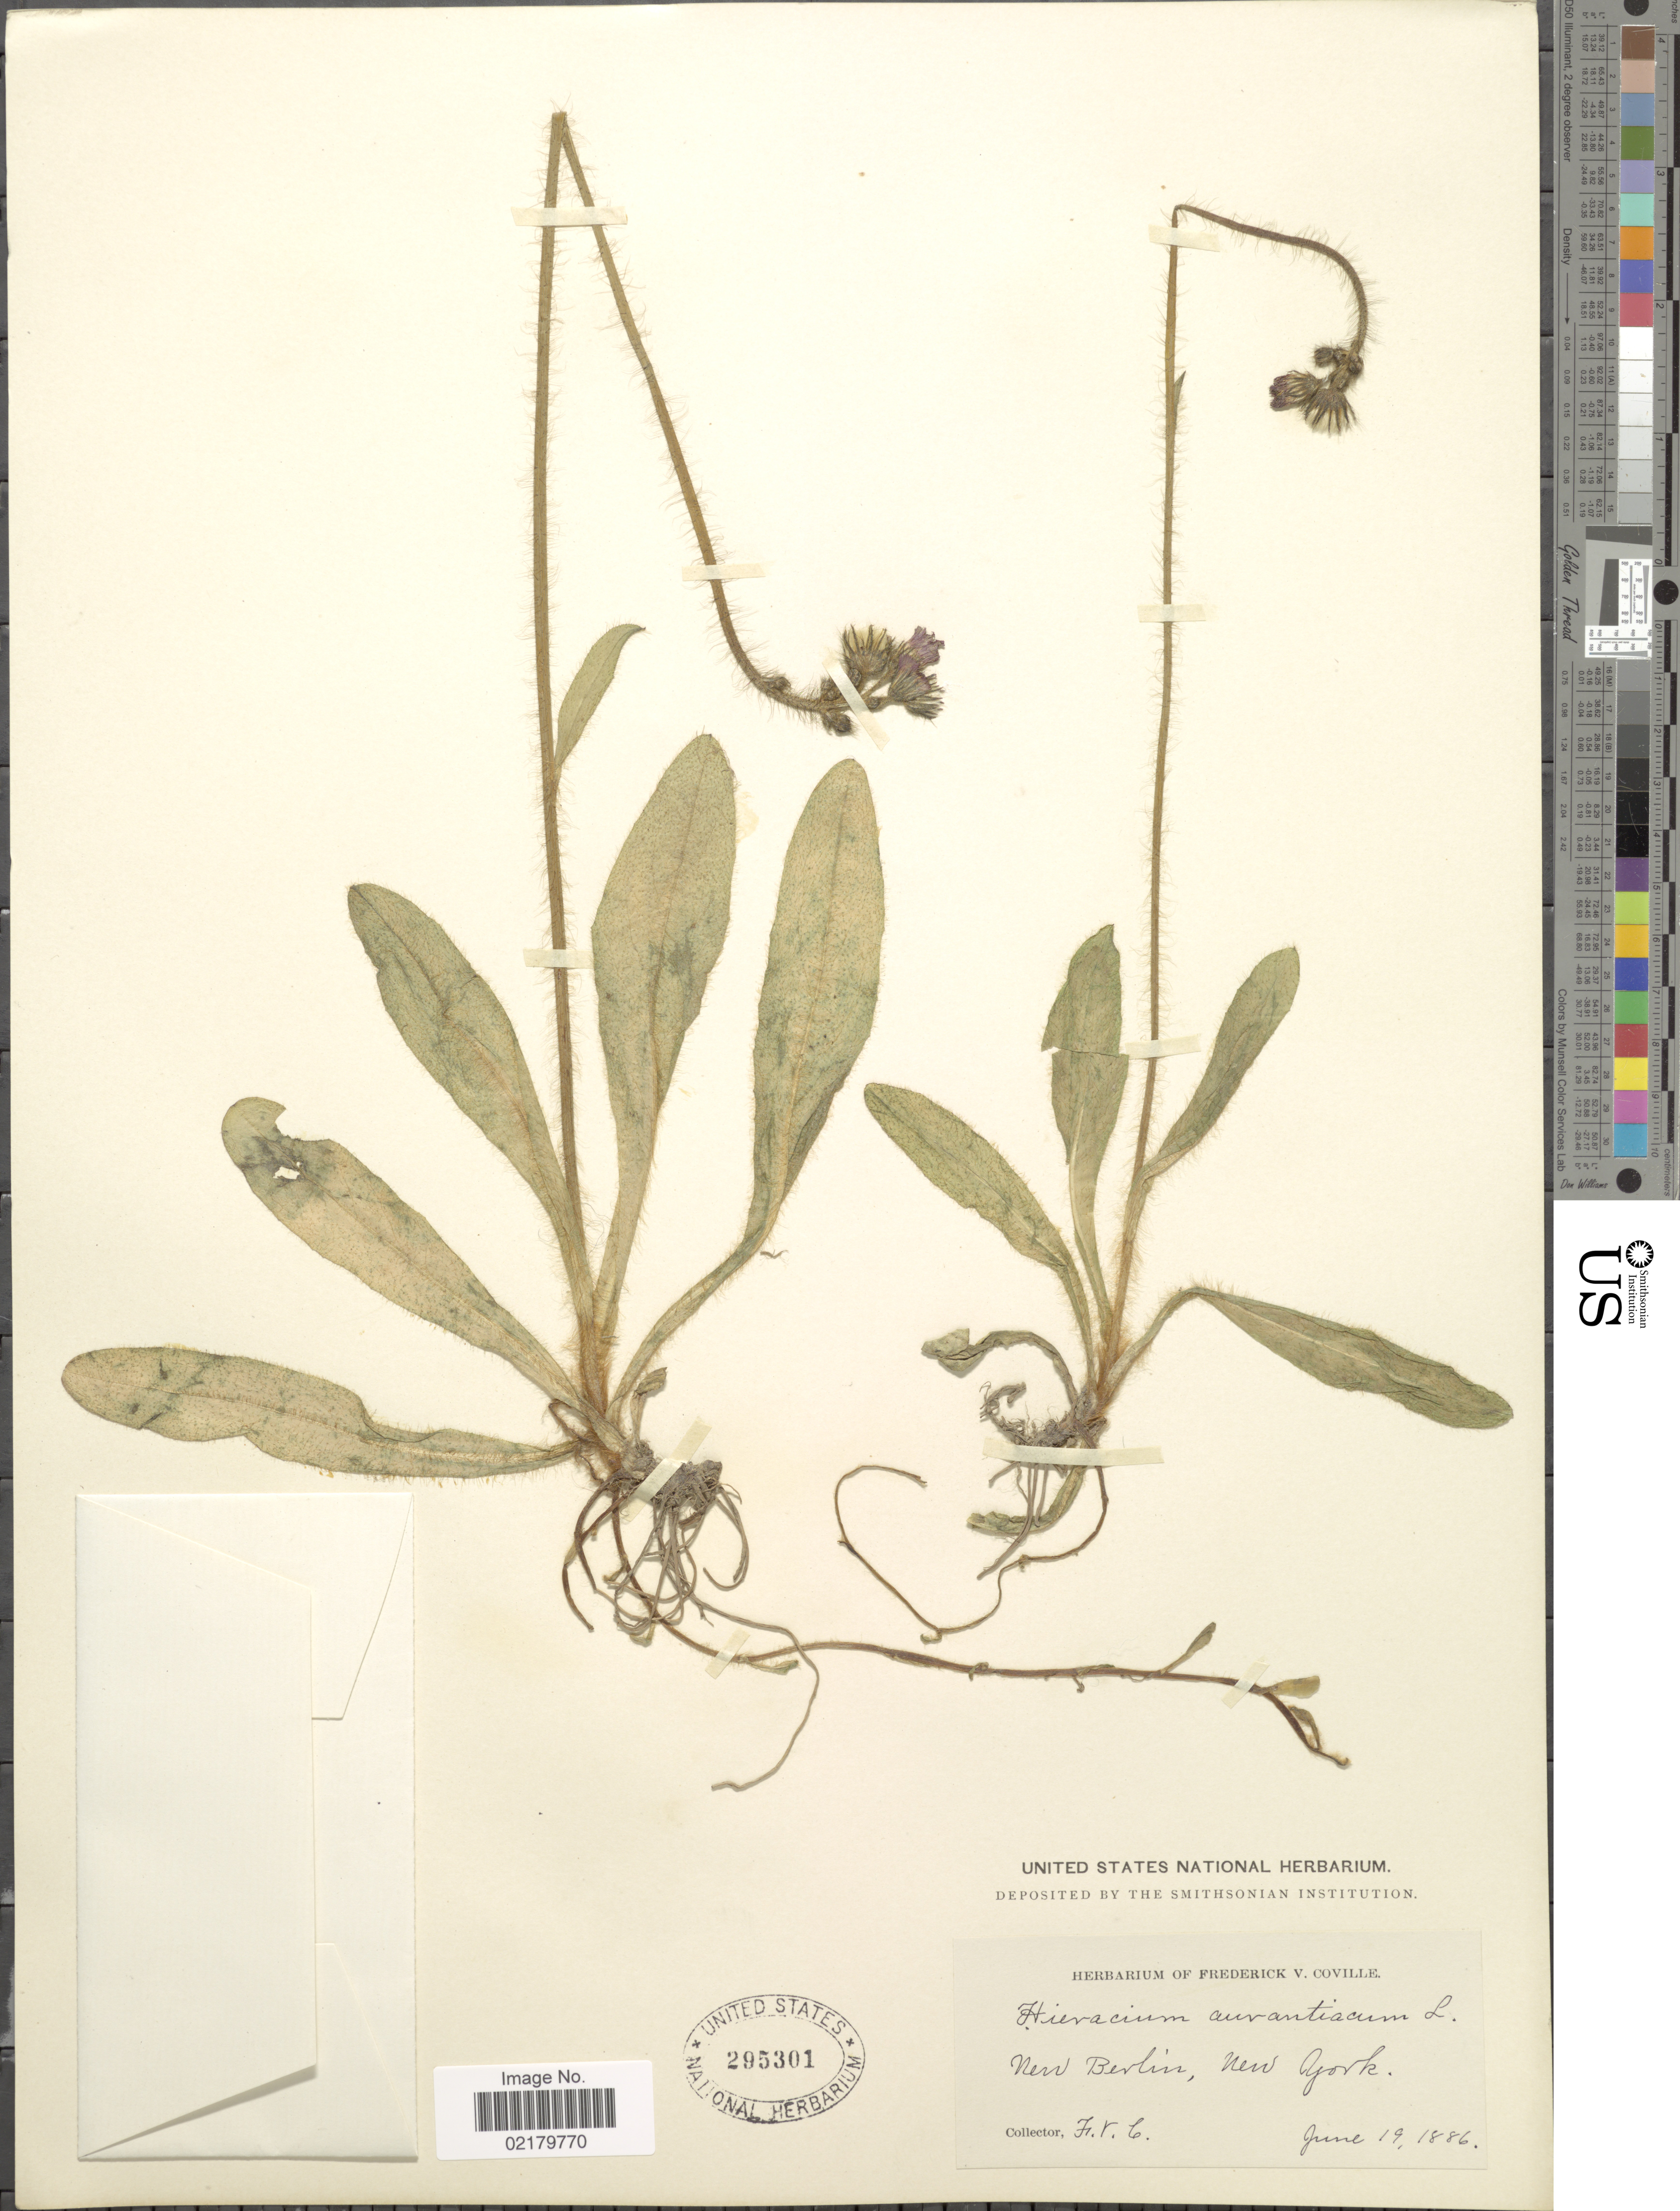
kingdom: Plantae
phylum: Tracheophyta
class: Magnoliopsida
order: Asterales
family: Asteraceae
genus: Pilosella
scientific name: Pilosella aurantiaca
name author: (L.) F.W. Schultz & Sch. Bip.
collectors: F. V. Coville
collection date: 1886-06-19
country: United States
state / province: New York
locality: New Berlin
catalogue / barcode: US 295301